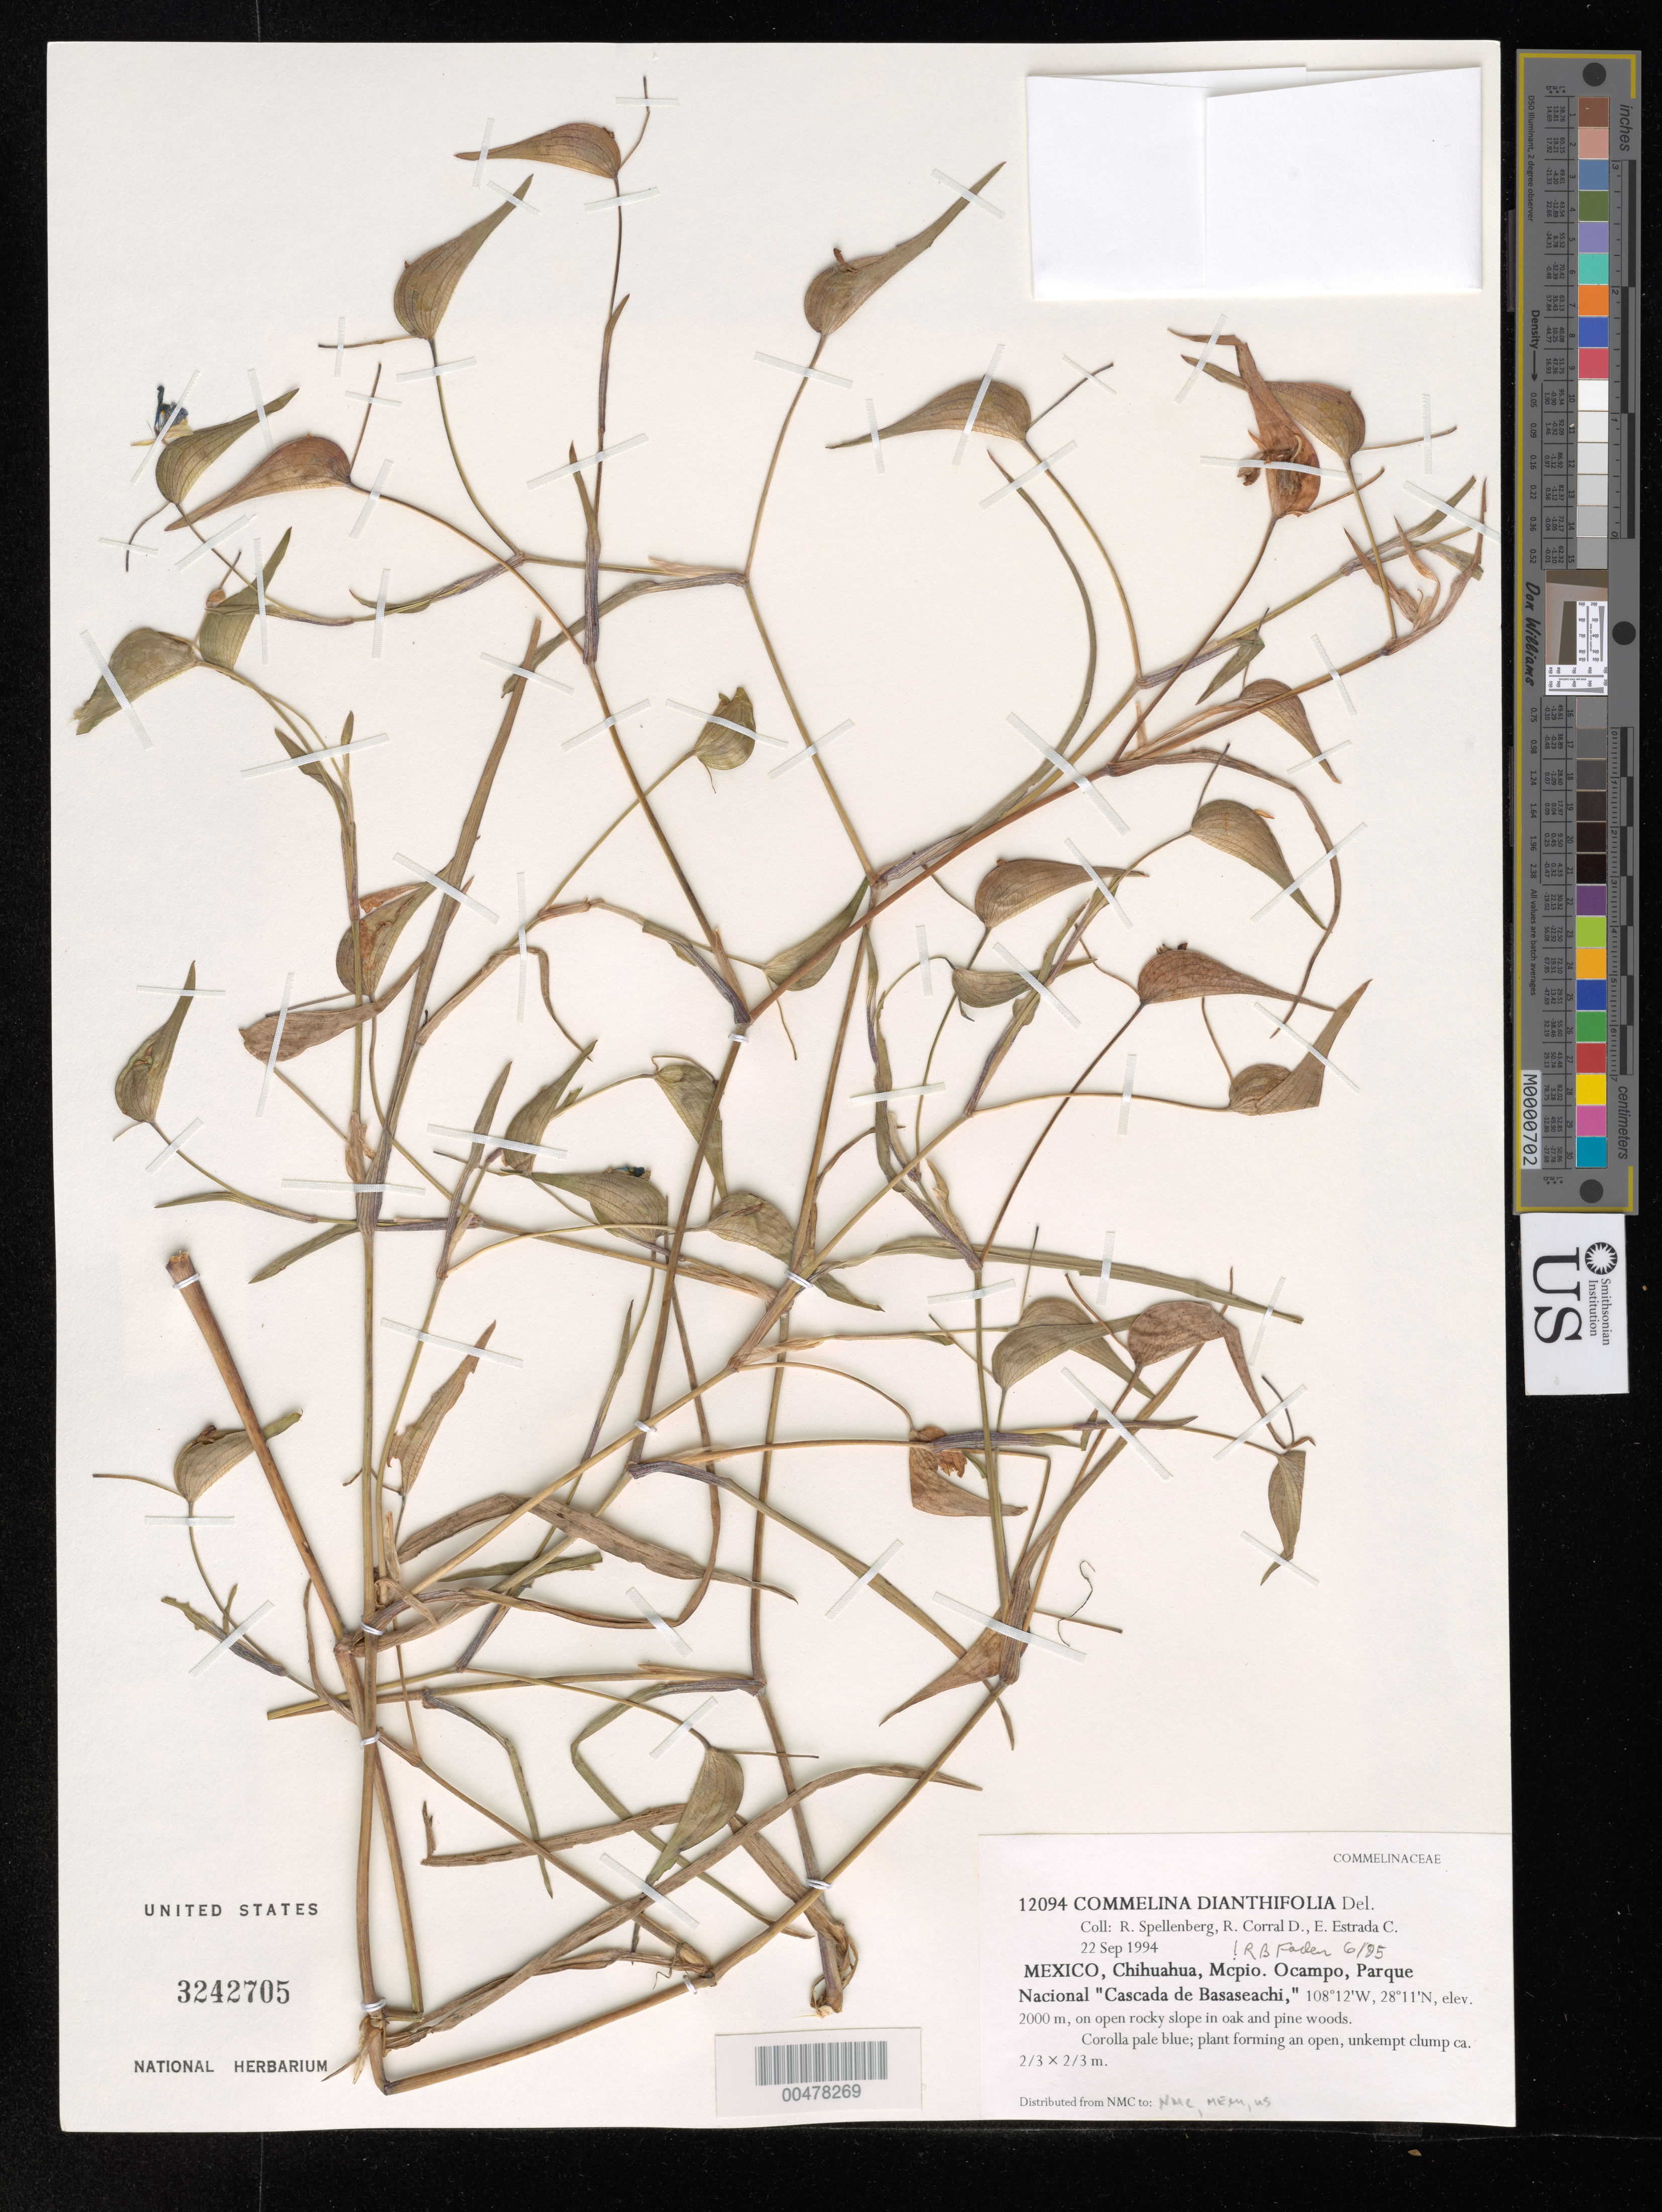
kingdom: Plantae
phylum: Tracheophyta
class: Liliopsida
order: Commelinales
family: Commelinaceae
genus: Commelina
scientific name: Commelina dianthifolia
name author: Redouté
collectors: R. W. Spellenberg, R. Corral D. & A. E. Estrada-C.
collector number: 12094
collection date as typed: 22 Sep 1994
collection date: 1994-09-22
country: Mexico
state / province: Chihuahua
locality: Ocampo, Cascada de Basaseachi National Park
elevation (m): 2000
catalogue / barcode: US 3242705